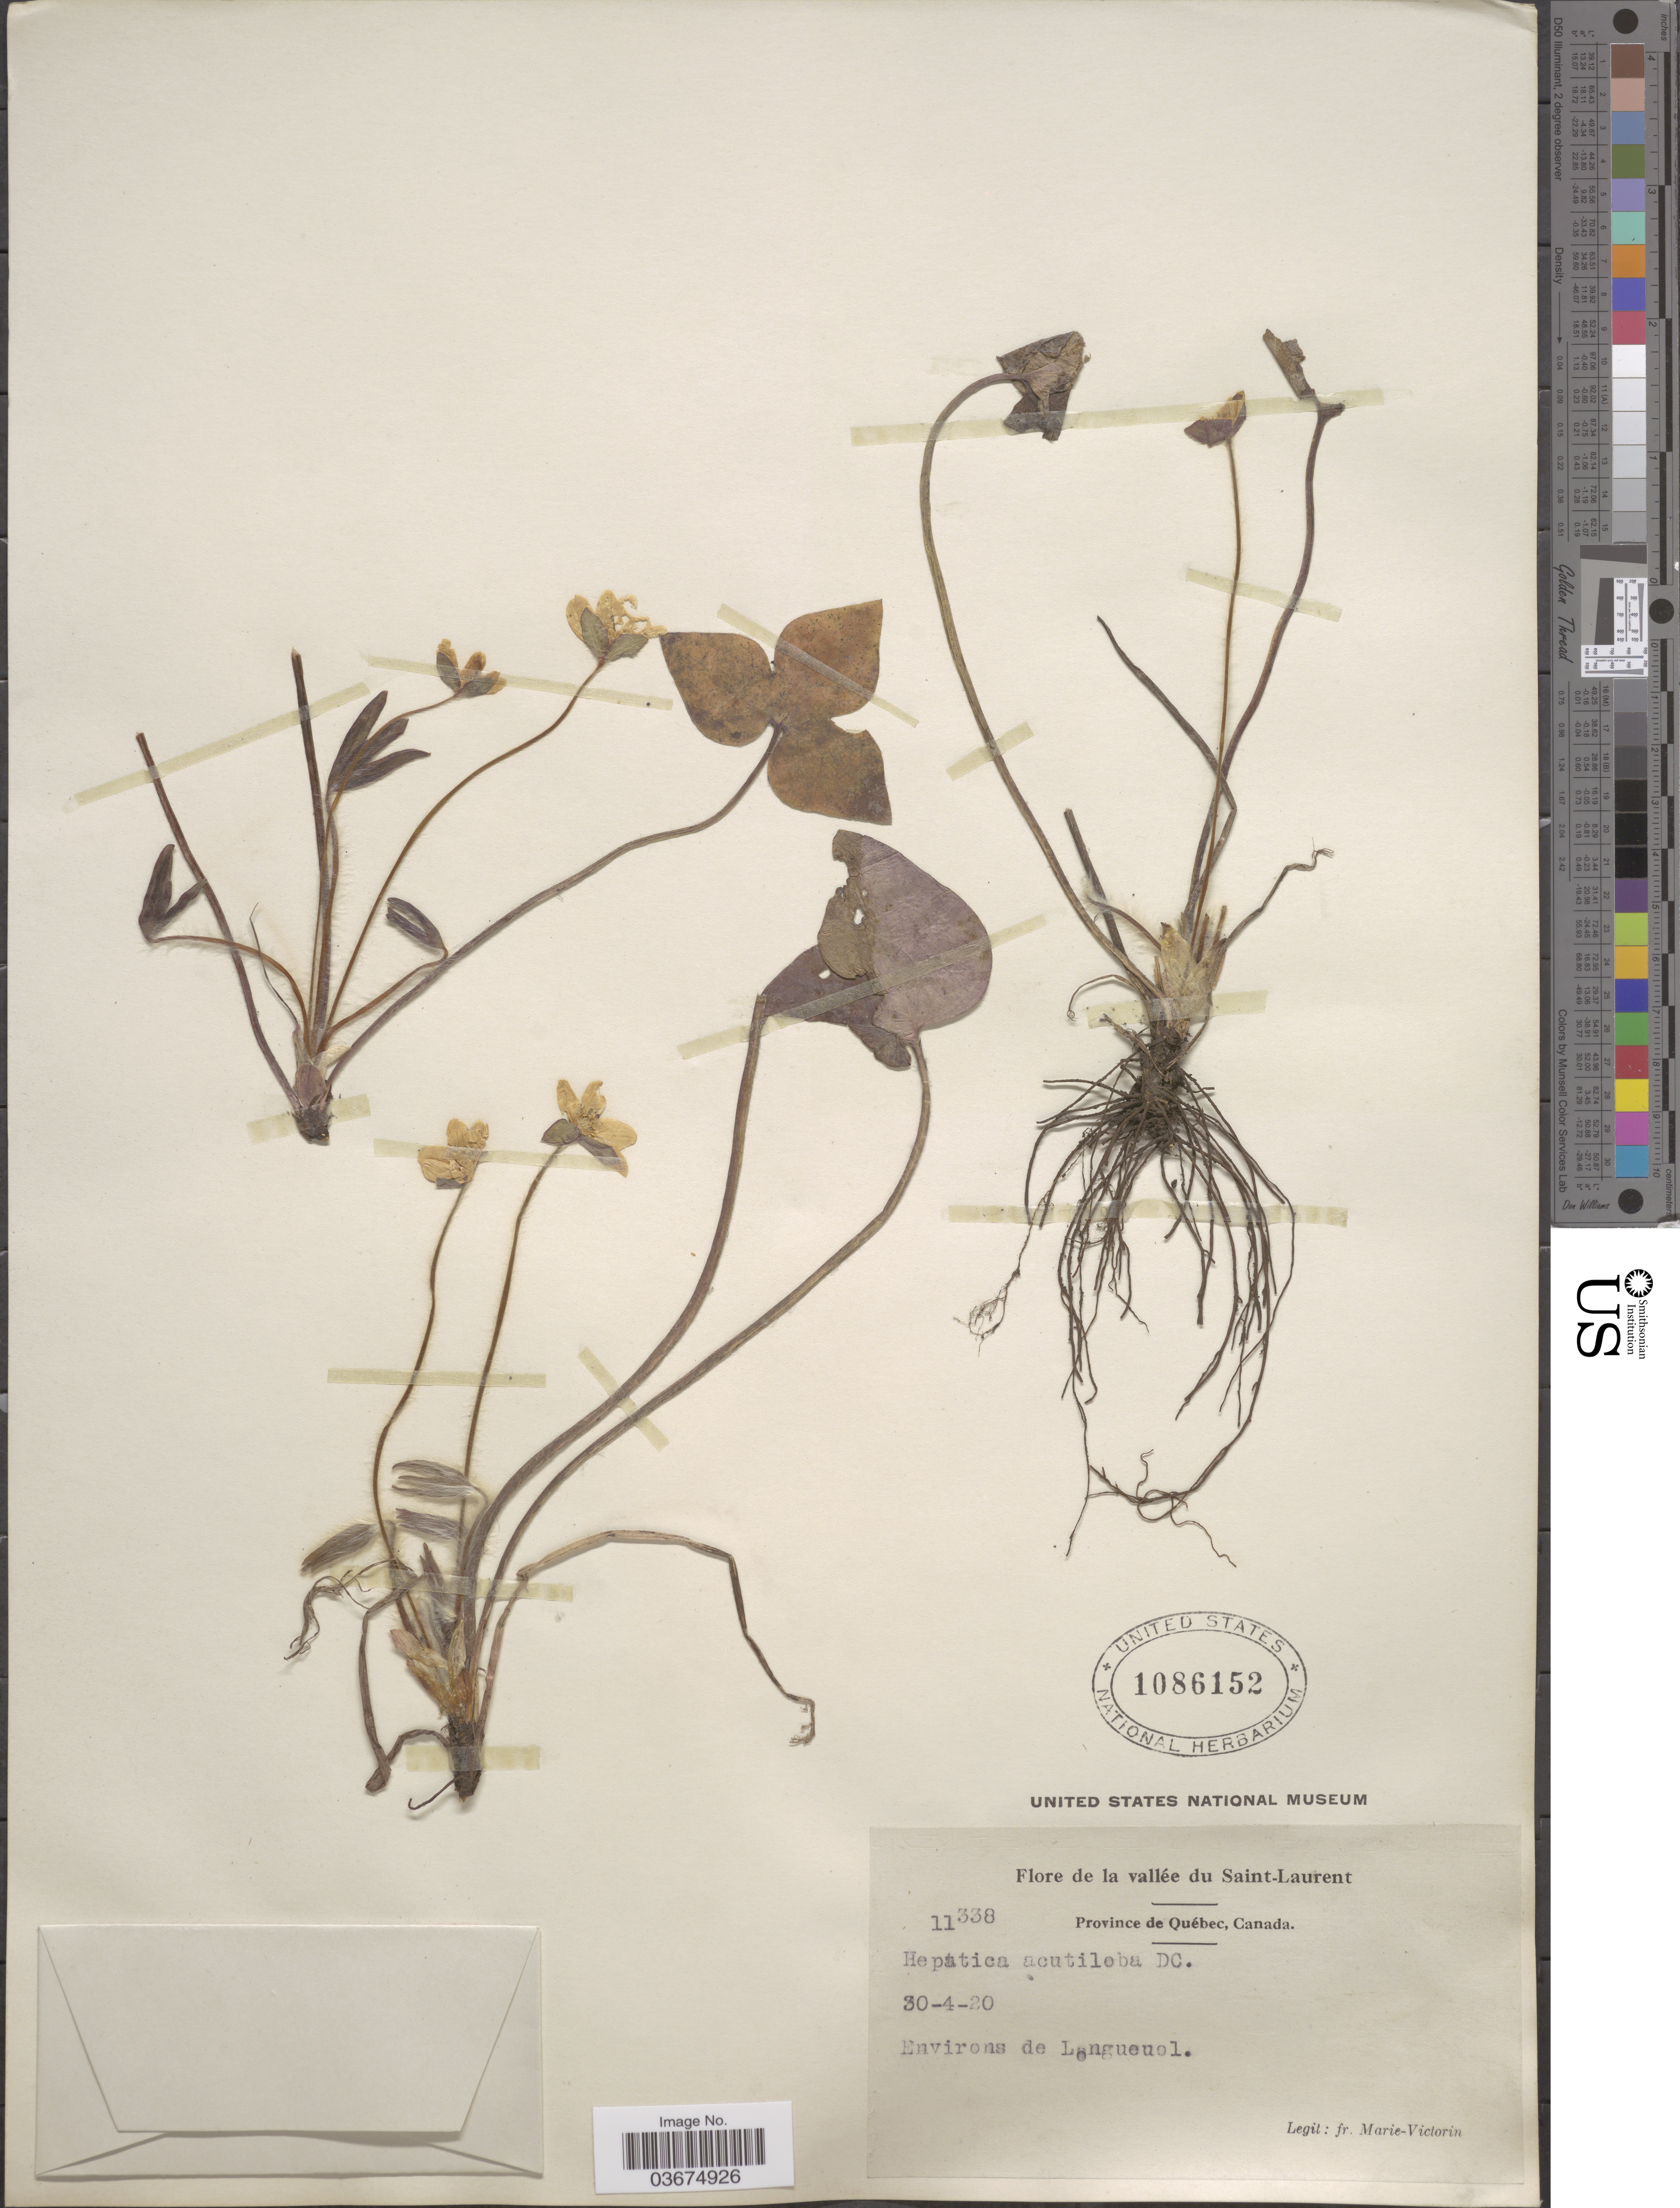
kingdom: Plantae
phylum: Tracheophyta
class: Magnoliopsida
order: Ranunculales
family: Ranunculaceae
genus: Hepatica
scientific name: Hepatica acutiloba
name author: DC.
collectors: F. Marie-Victorin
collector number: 11338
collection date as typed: Transcribed d/m/y: 30/4/20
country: Canada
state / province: Quebec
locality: Vallée du Saint-Laurent. Environs de Longueuel.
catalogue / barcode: US 1086152